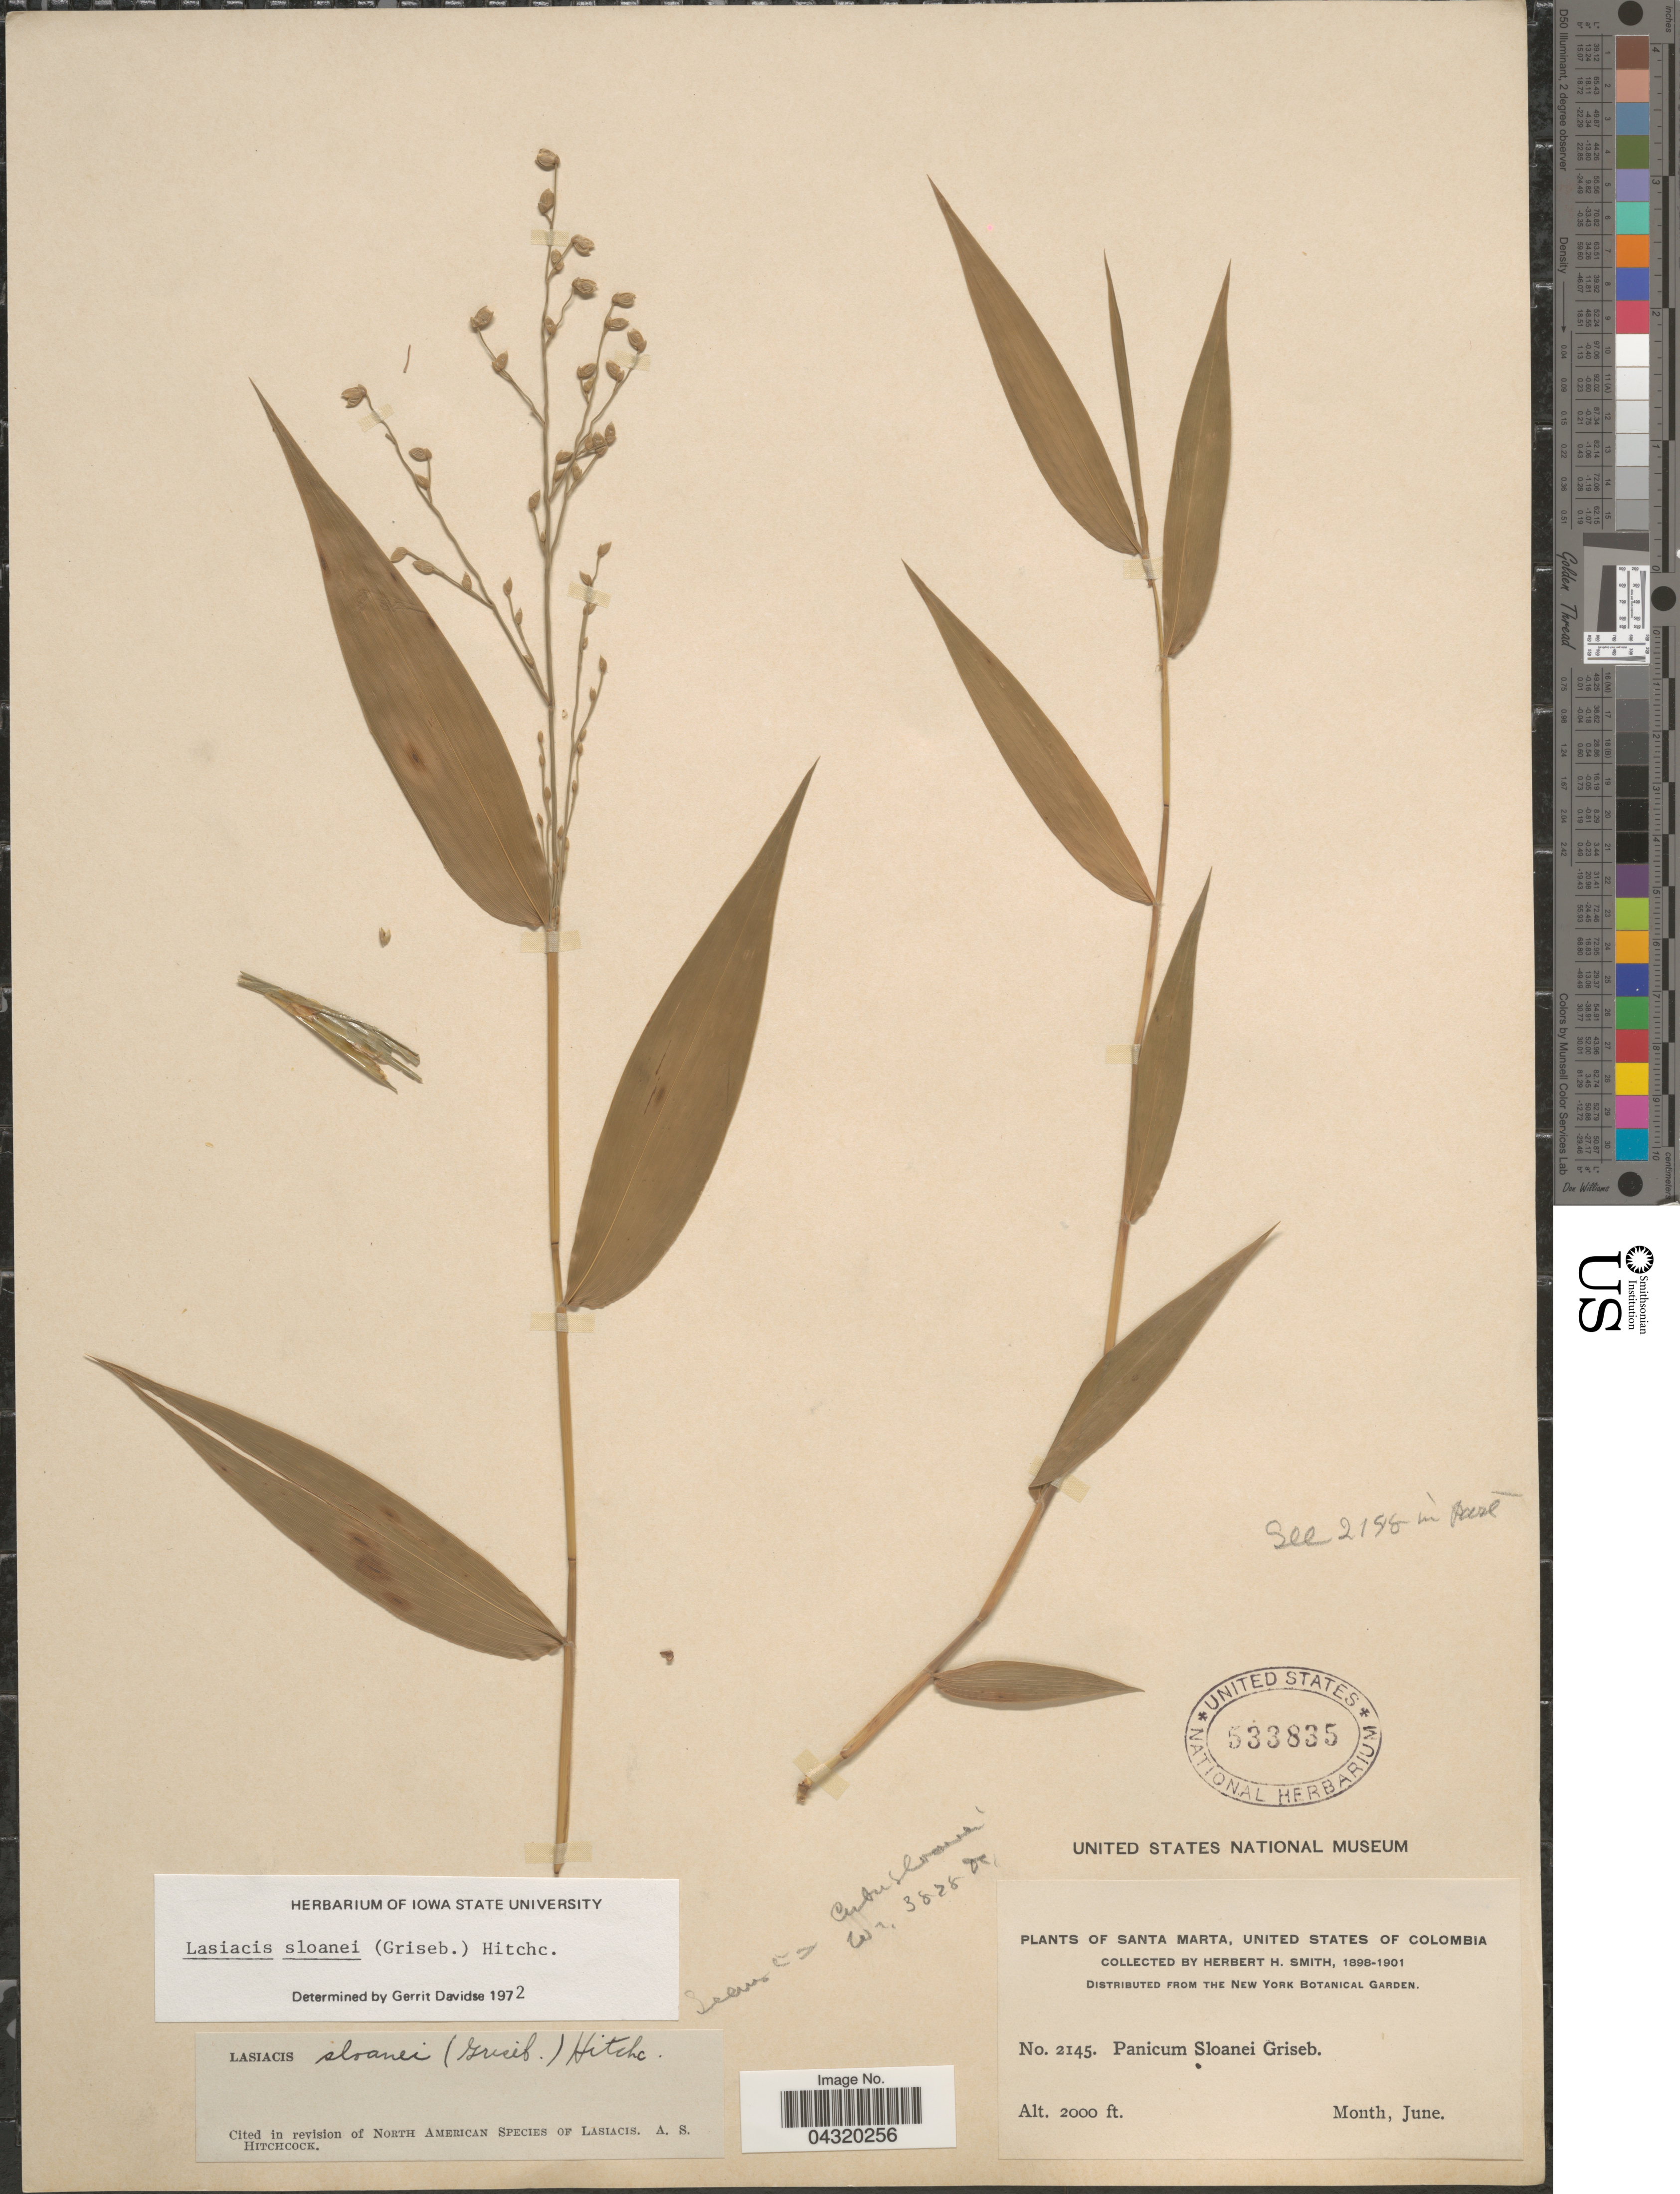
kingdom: Plantae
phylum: Tracheophyta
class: Liliopsida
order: Poales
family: Poaceae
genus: Lasiacis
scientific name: Lasiacis sloanei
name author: (Griseb.) Hitchc.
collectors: Herbert H. Smith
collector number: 2145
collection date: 1898-06/1901-06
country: Colombia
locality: Santa Marta, United States of Colombia.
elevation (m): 610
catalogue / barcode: US 533835